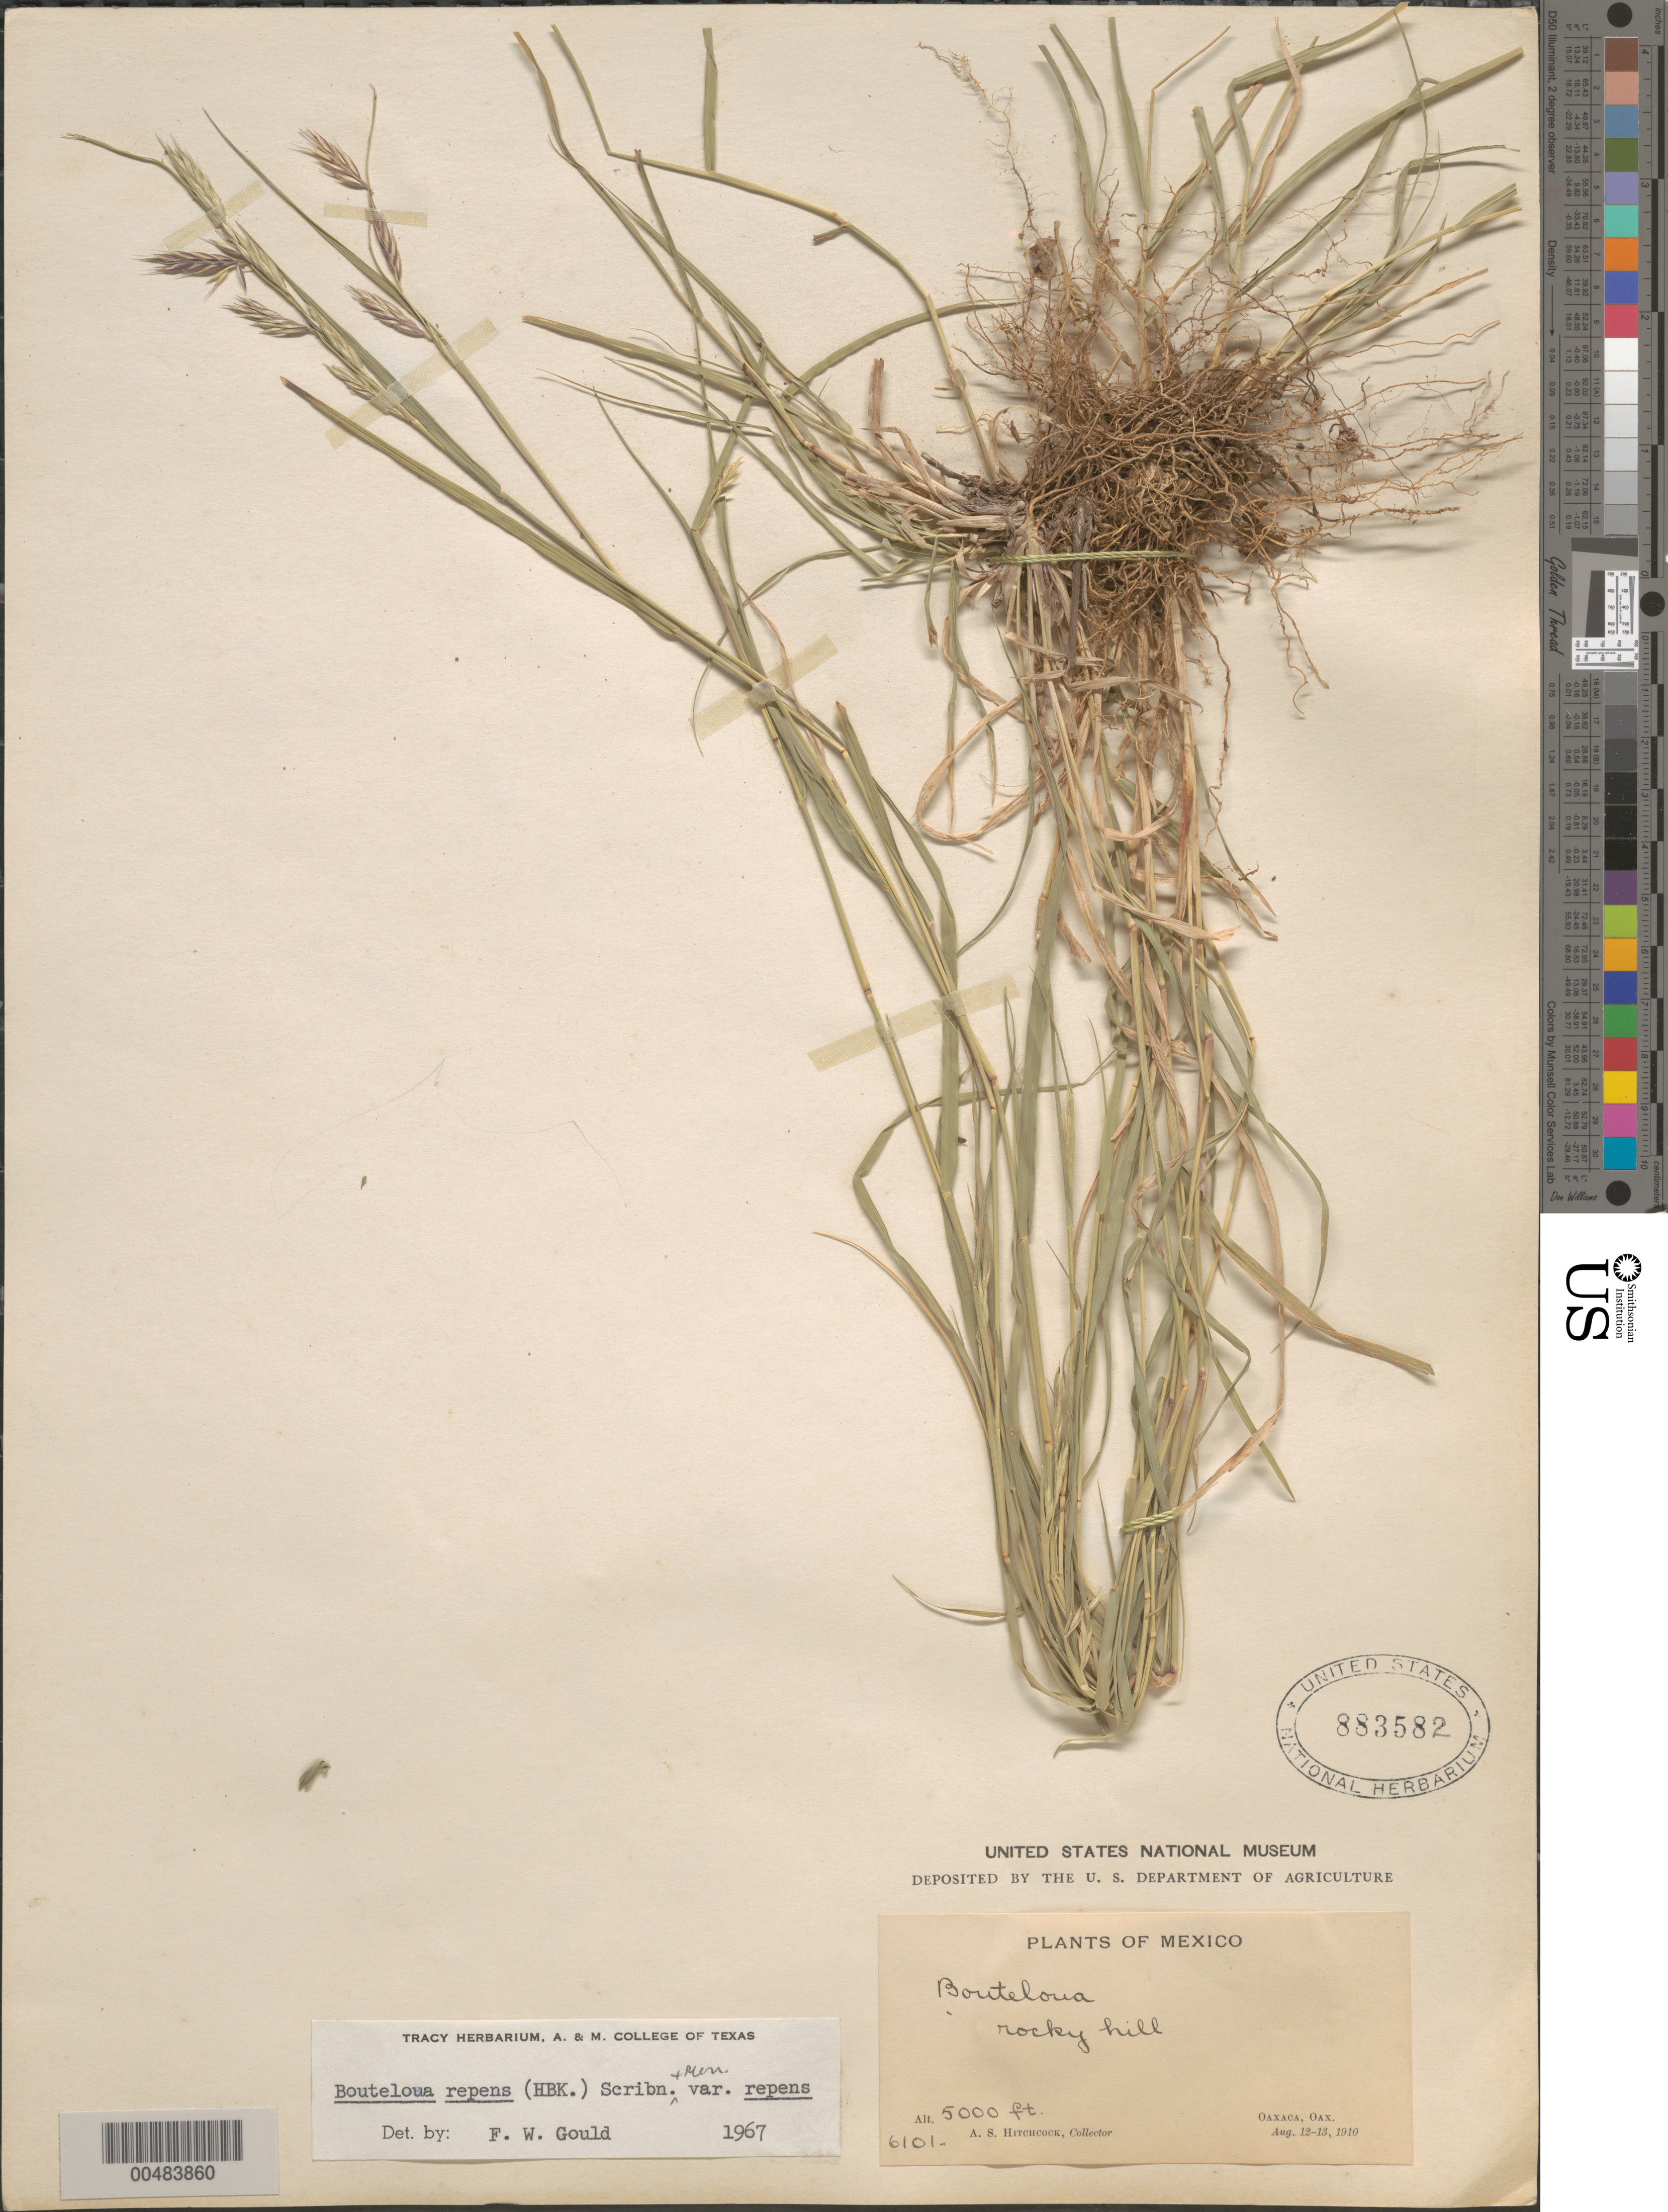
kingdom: Plantae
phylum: Tracheophyta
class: Liliopsida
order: Poales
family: Poaceae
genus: Bouteloua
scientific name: Bouteloua repens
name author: (Kunth) Scribn. & Merr.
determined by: Gould, F. W.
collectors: A. S. Hitchcock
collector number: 6101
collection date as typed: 12 Aug 1910 to 13 Aug 1910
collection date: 1910-08-12/1910-08-13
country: Mexico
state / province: Oaxaca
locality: Oaxaca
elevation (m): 1524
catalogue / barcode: US 883582